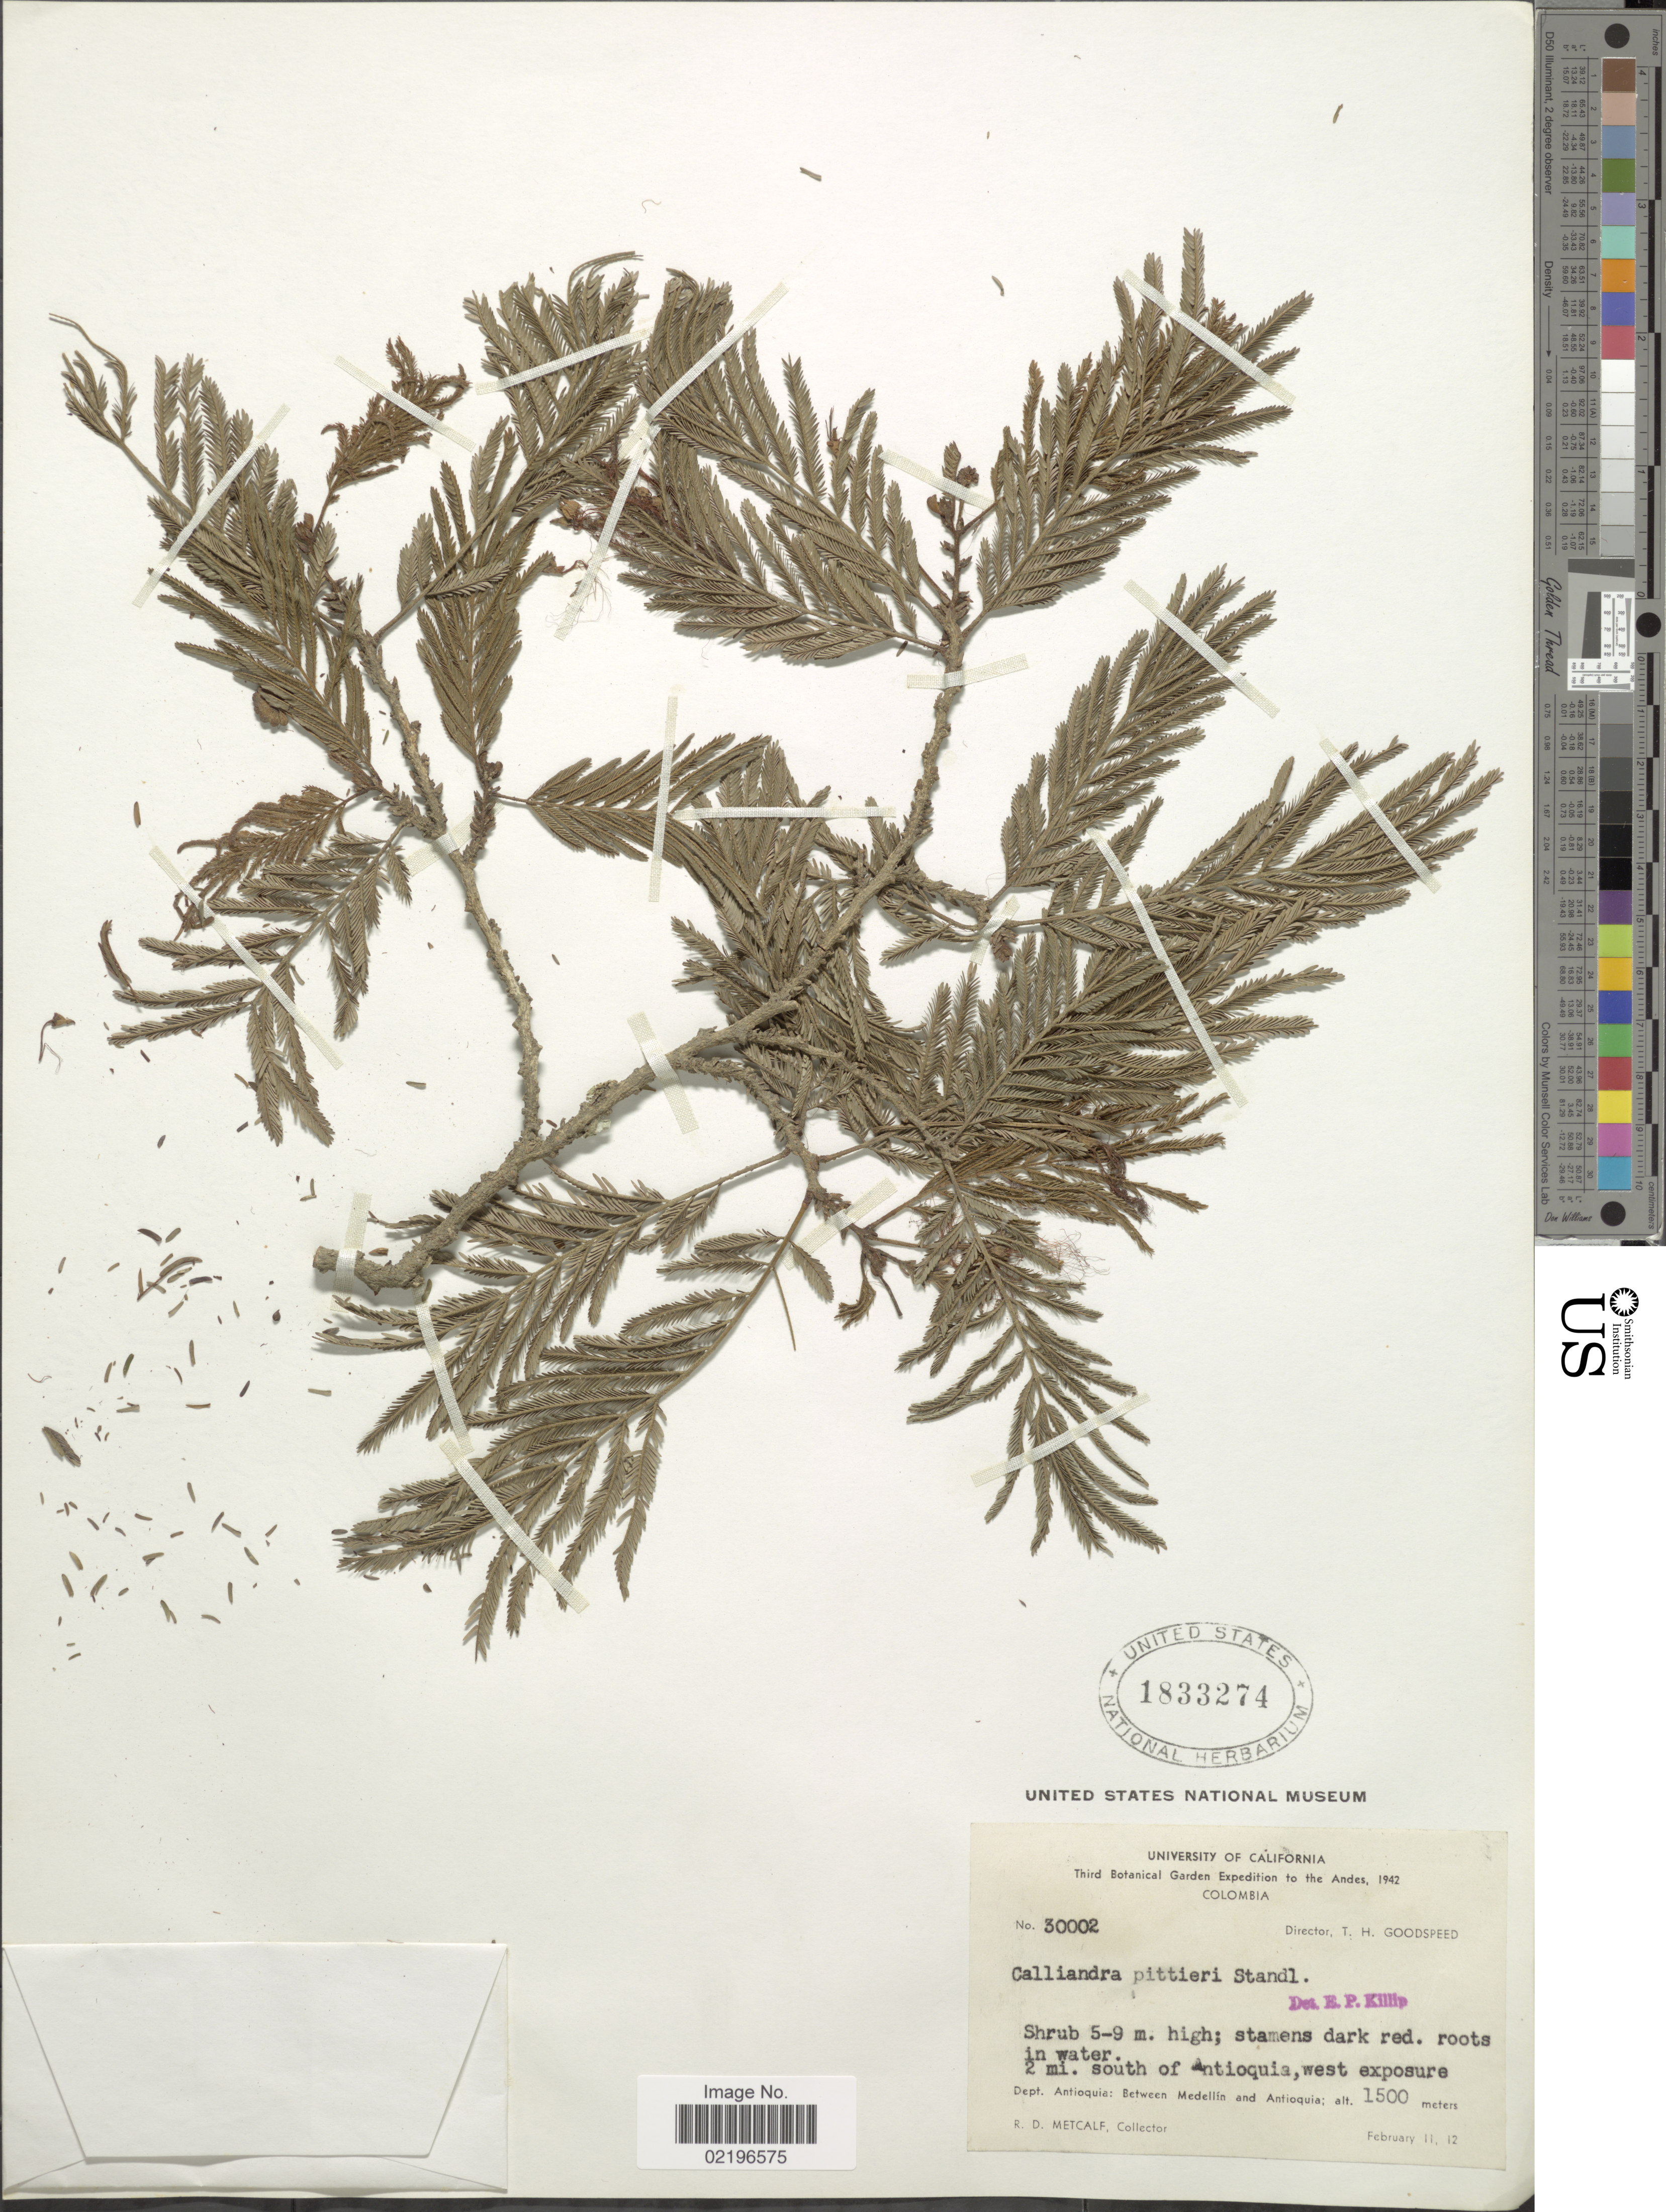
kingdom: Plantae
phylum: Tracheophyta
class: Magnoliopsida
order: Fabales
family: Fabaceae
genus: Calliandra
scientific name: Calliandra pittieri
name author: Standl.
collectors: R. D. Metcalf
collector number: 30002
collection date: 1942-02-11/1942-02-12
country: Colombia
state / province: Antioquia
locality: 2 mi. south of Antioquia, west exposure. Dept. Antioquia: Between Medellin and Antioquia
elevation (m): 1500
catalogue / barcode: US 1833274